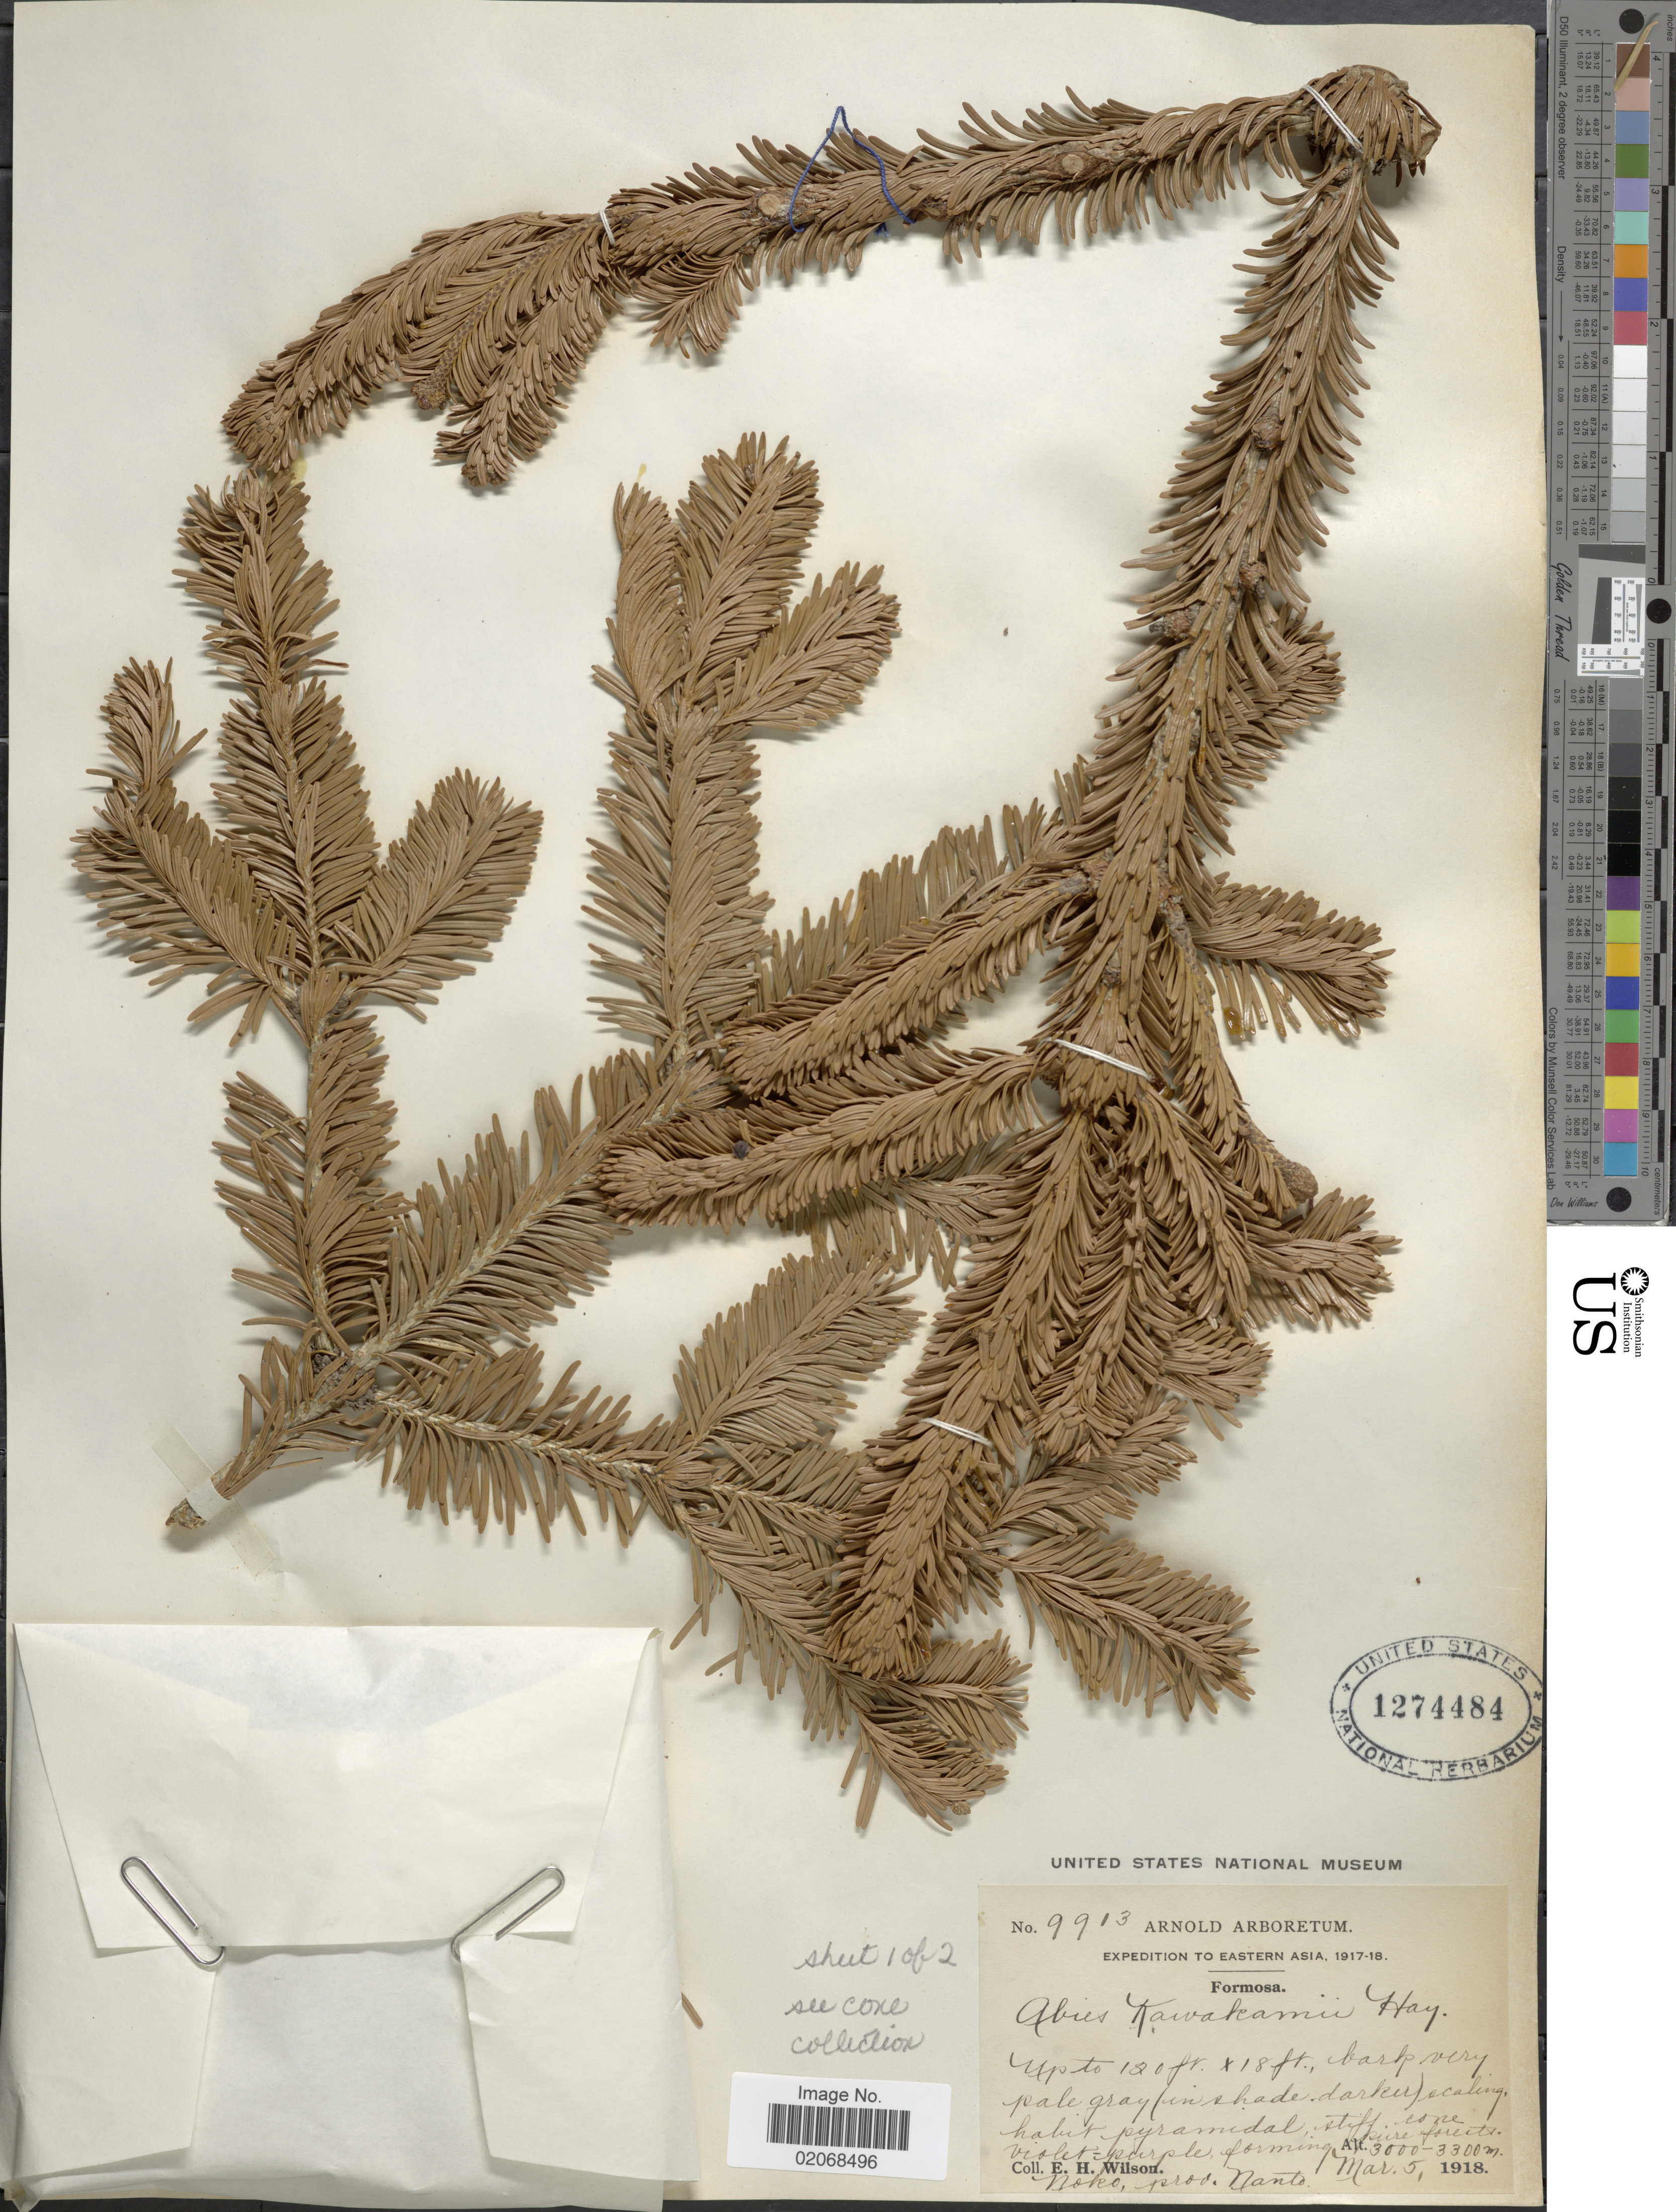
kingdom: Plantae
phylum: Tracheophyta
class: Pinopsida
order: Pinales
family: Pinaceae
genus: Abies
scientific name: Abies kawakamii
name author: (Hayata) T. Itô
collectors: E. Wilson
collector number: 9913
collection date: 1918-03-05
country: Taiwan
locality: Noko, prov. Nanto, Formosa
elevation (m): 3000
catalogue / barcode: US 1274484